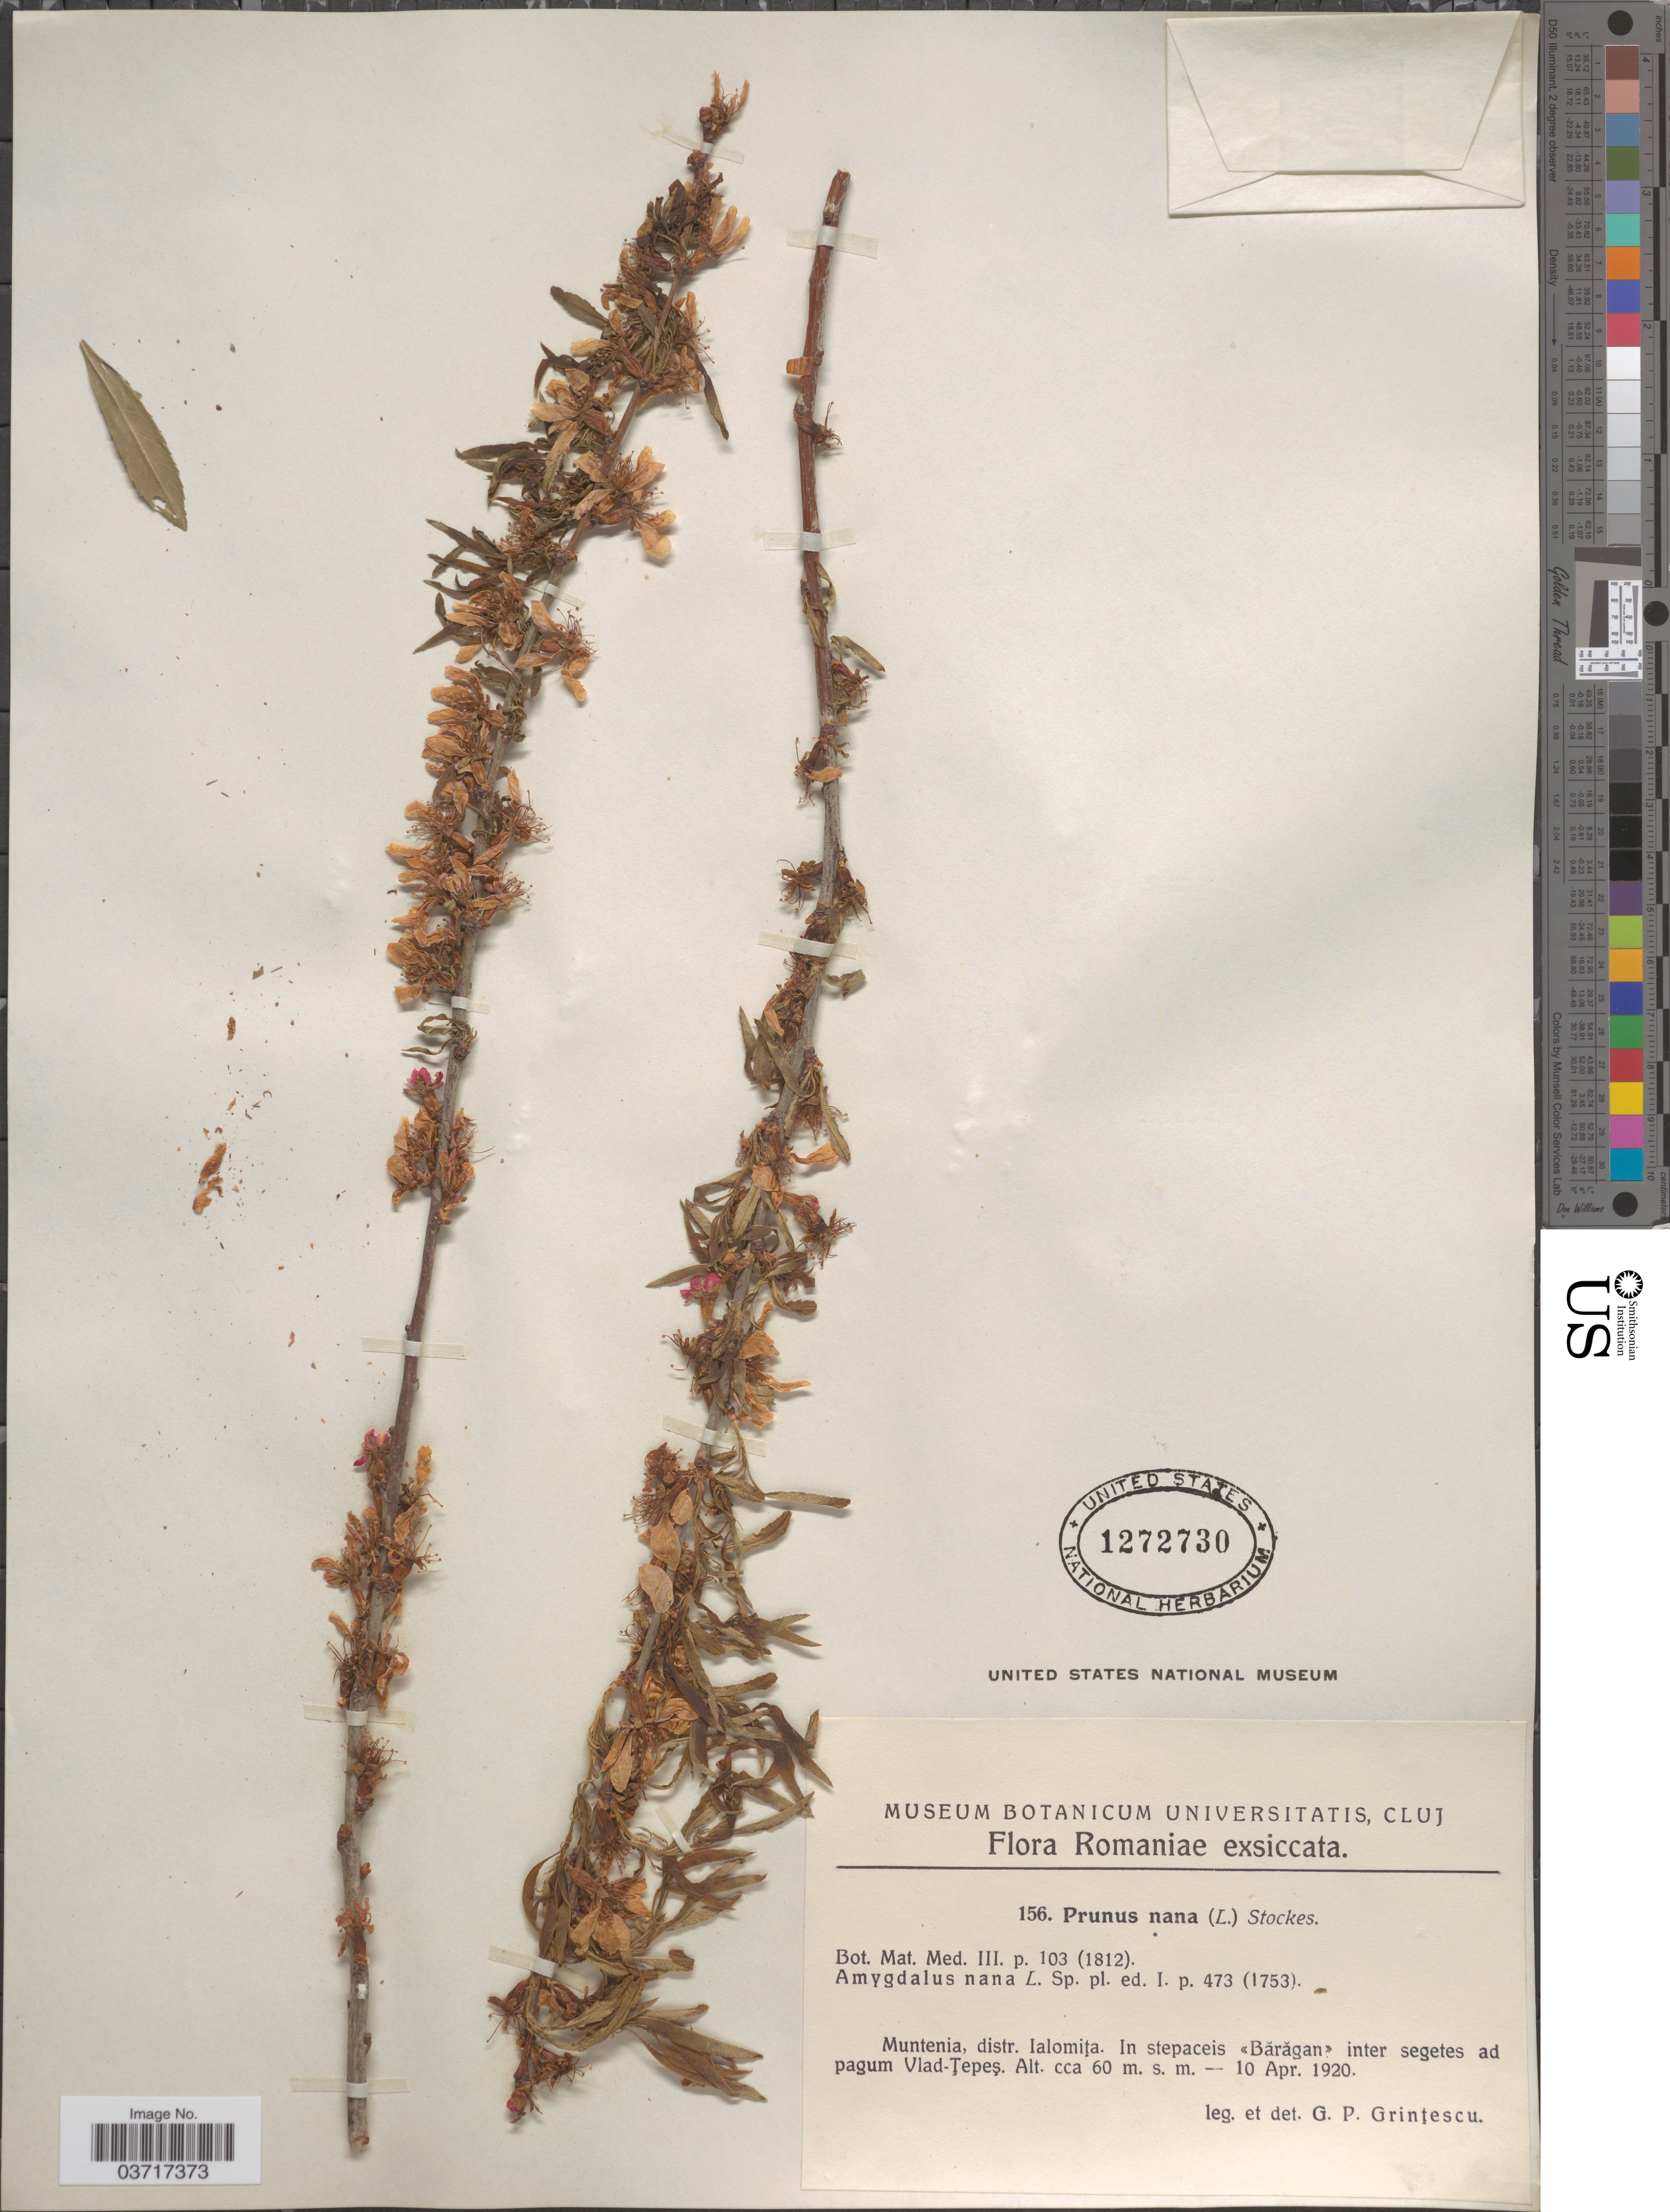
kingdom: Plantae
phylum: Tracheophyta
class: Magnoliopsida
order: Rosales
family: Rosaceae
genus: Prunus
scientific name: Prunus nana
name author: (L.) Stokes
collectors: G. Grintescu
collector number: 156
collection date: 1920-04-10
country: Romania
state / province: Ialomita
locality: Muntenia, distr. Lalomiţa. In stepaceis «Bărăgan» inter segetes ad pagum Vlad-Ţepeş.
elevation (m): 60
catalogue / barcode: US 1272730